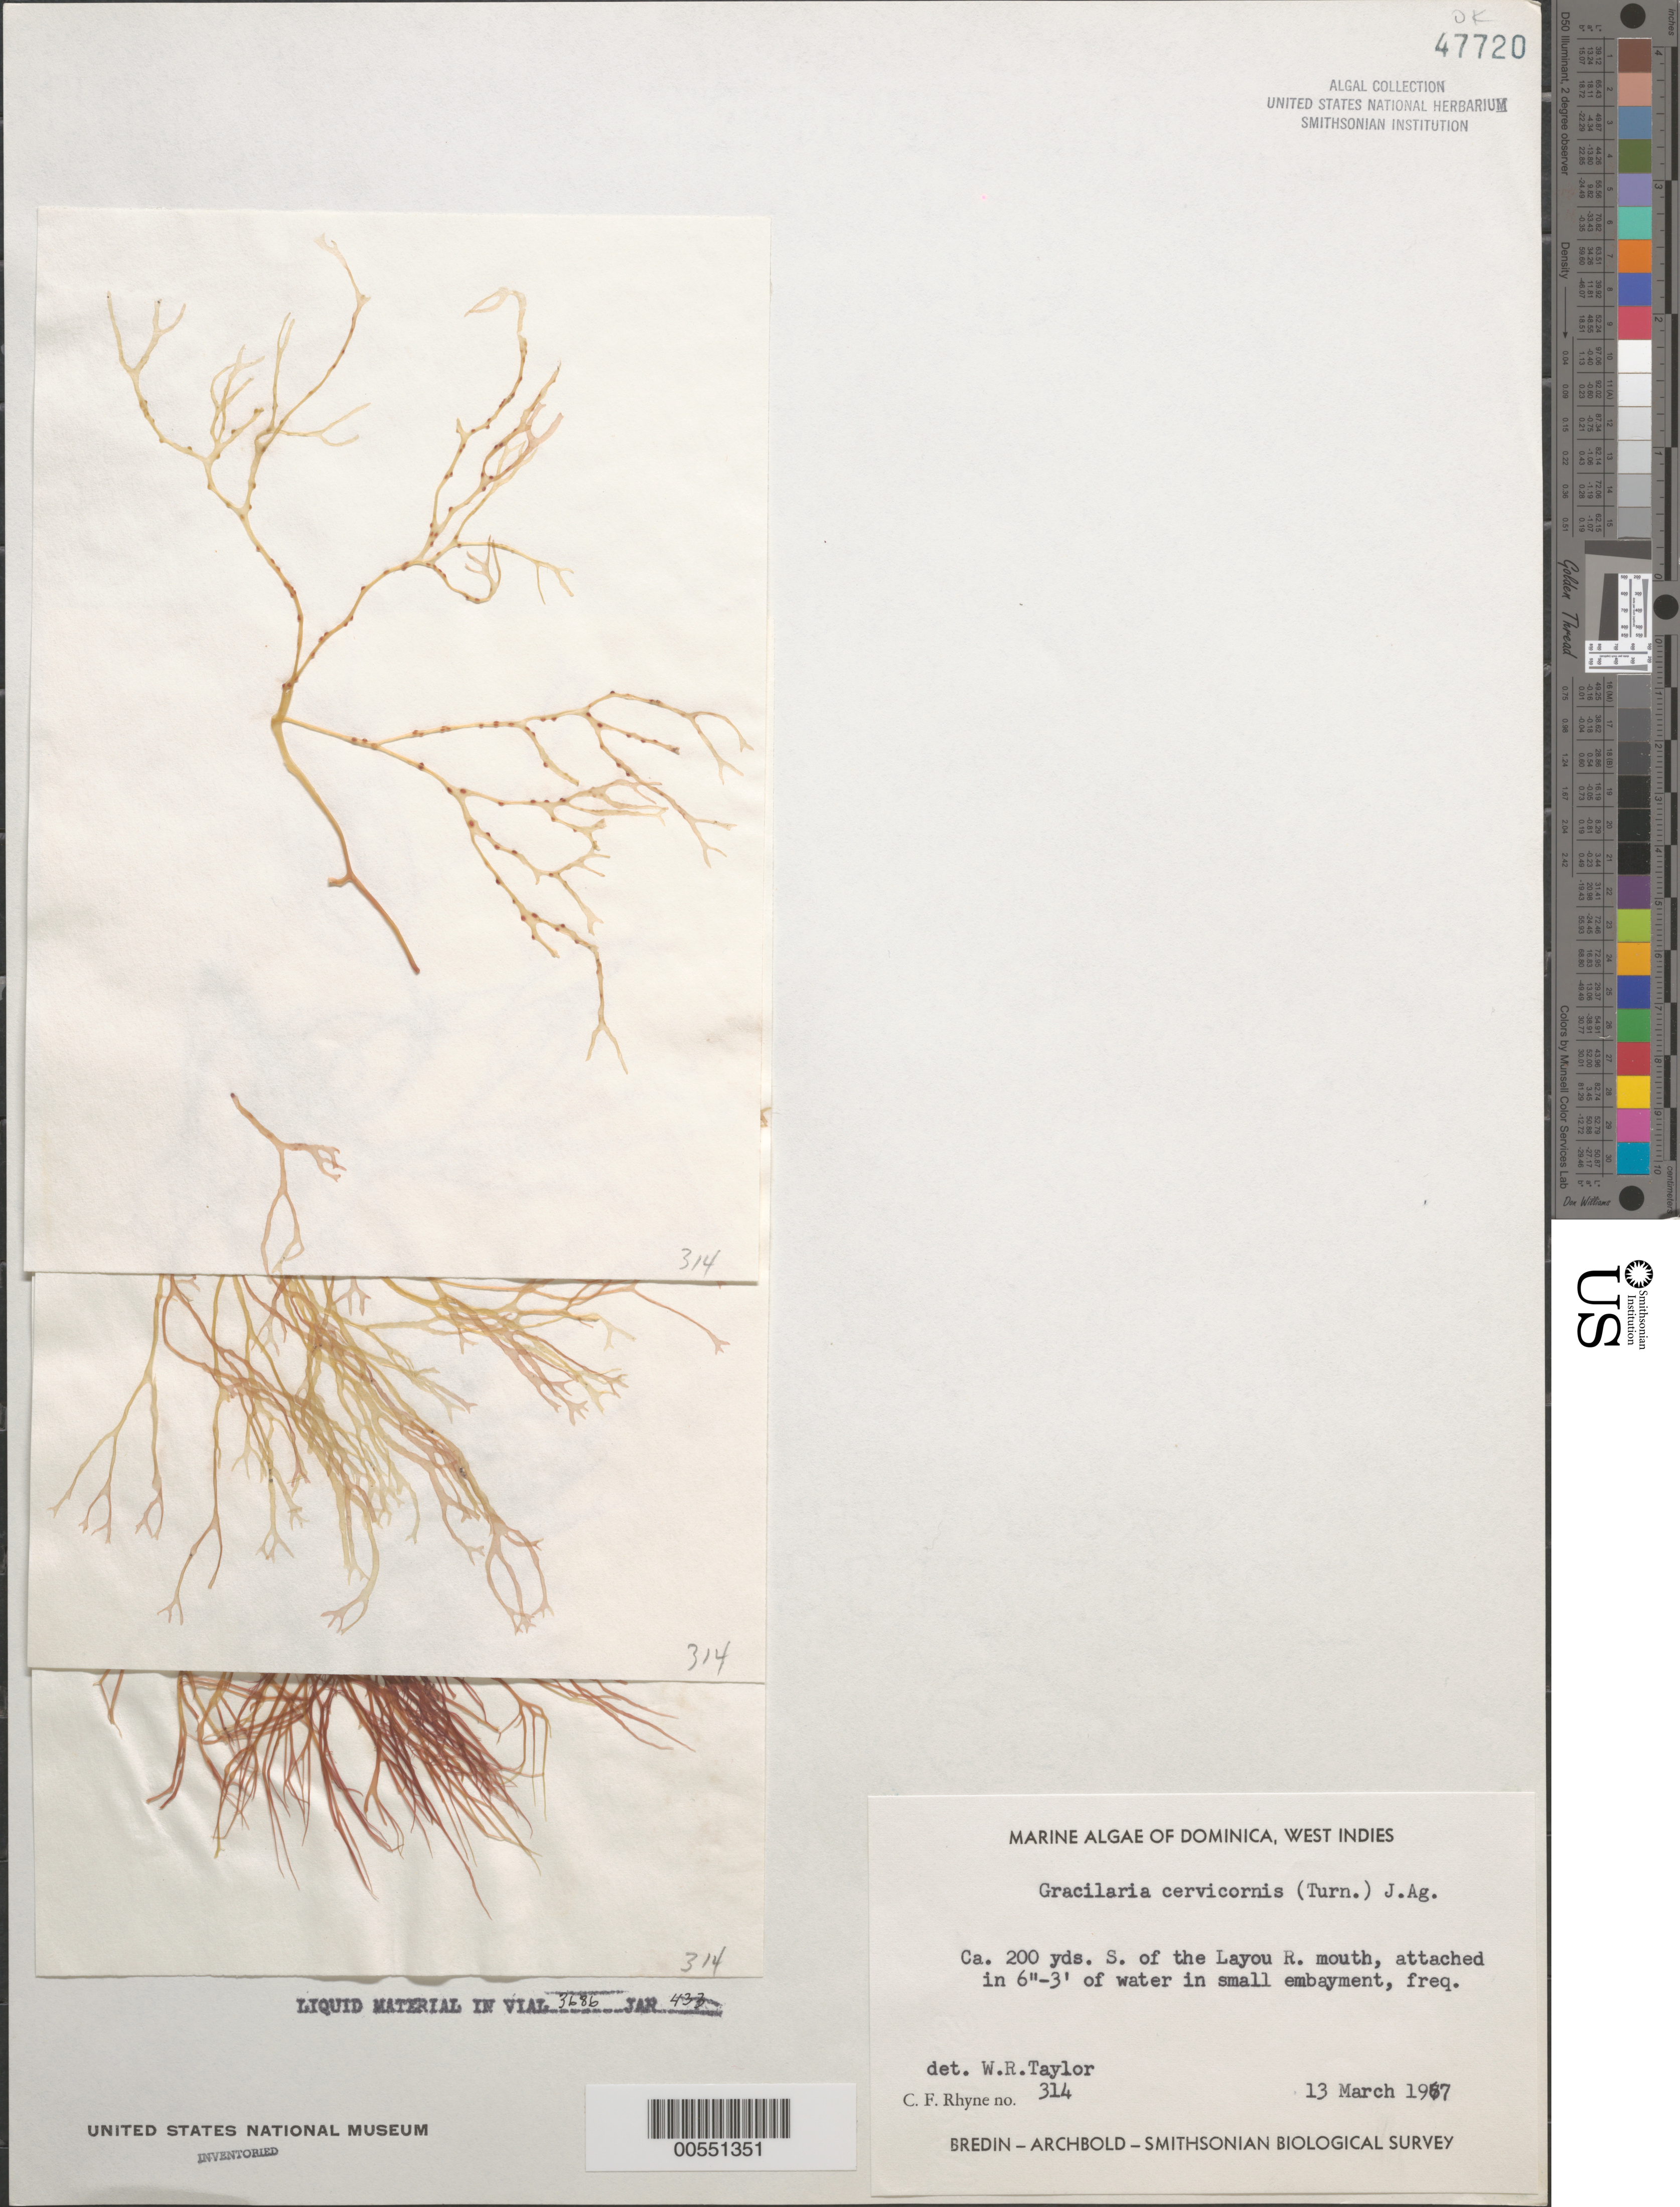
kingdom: Plantae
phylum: Rhodophyta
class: Florideophyceae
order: Gracilariales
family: Gracilariaceae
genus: Gracilaria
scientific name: Gracilaria cervicornis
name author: (Turner) J. Agardh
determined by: Taylor, William R.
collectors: C. Rhyne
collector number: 314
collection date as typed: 13 Mar 1967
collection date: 1967-03-13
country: Dominica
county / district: St. Joseph's Parish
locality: Ca. 200 yards south of Layou River mouth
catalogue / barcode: US 47720